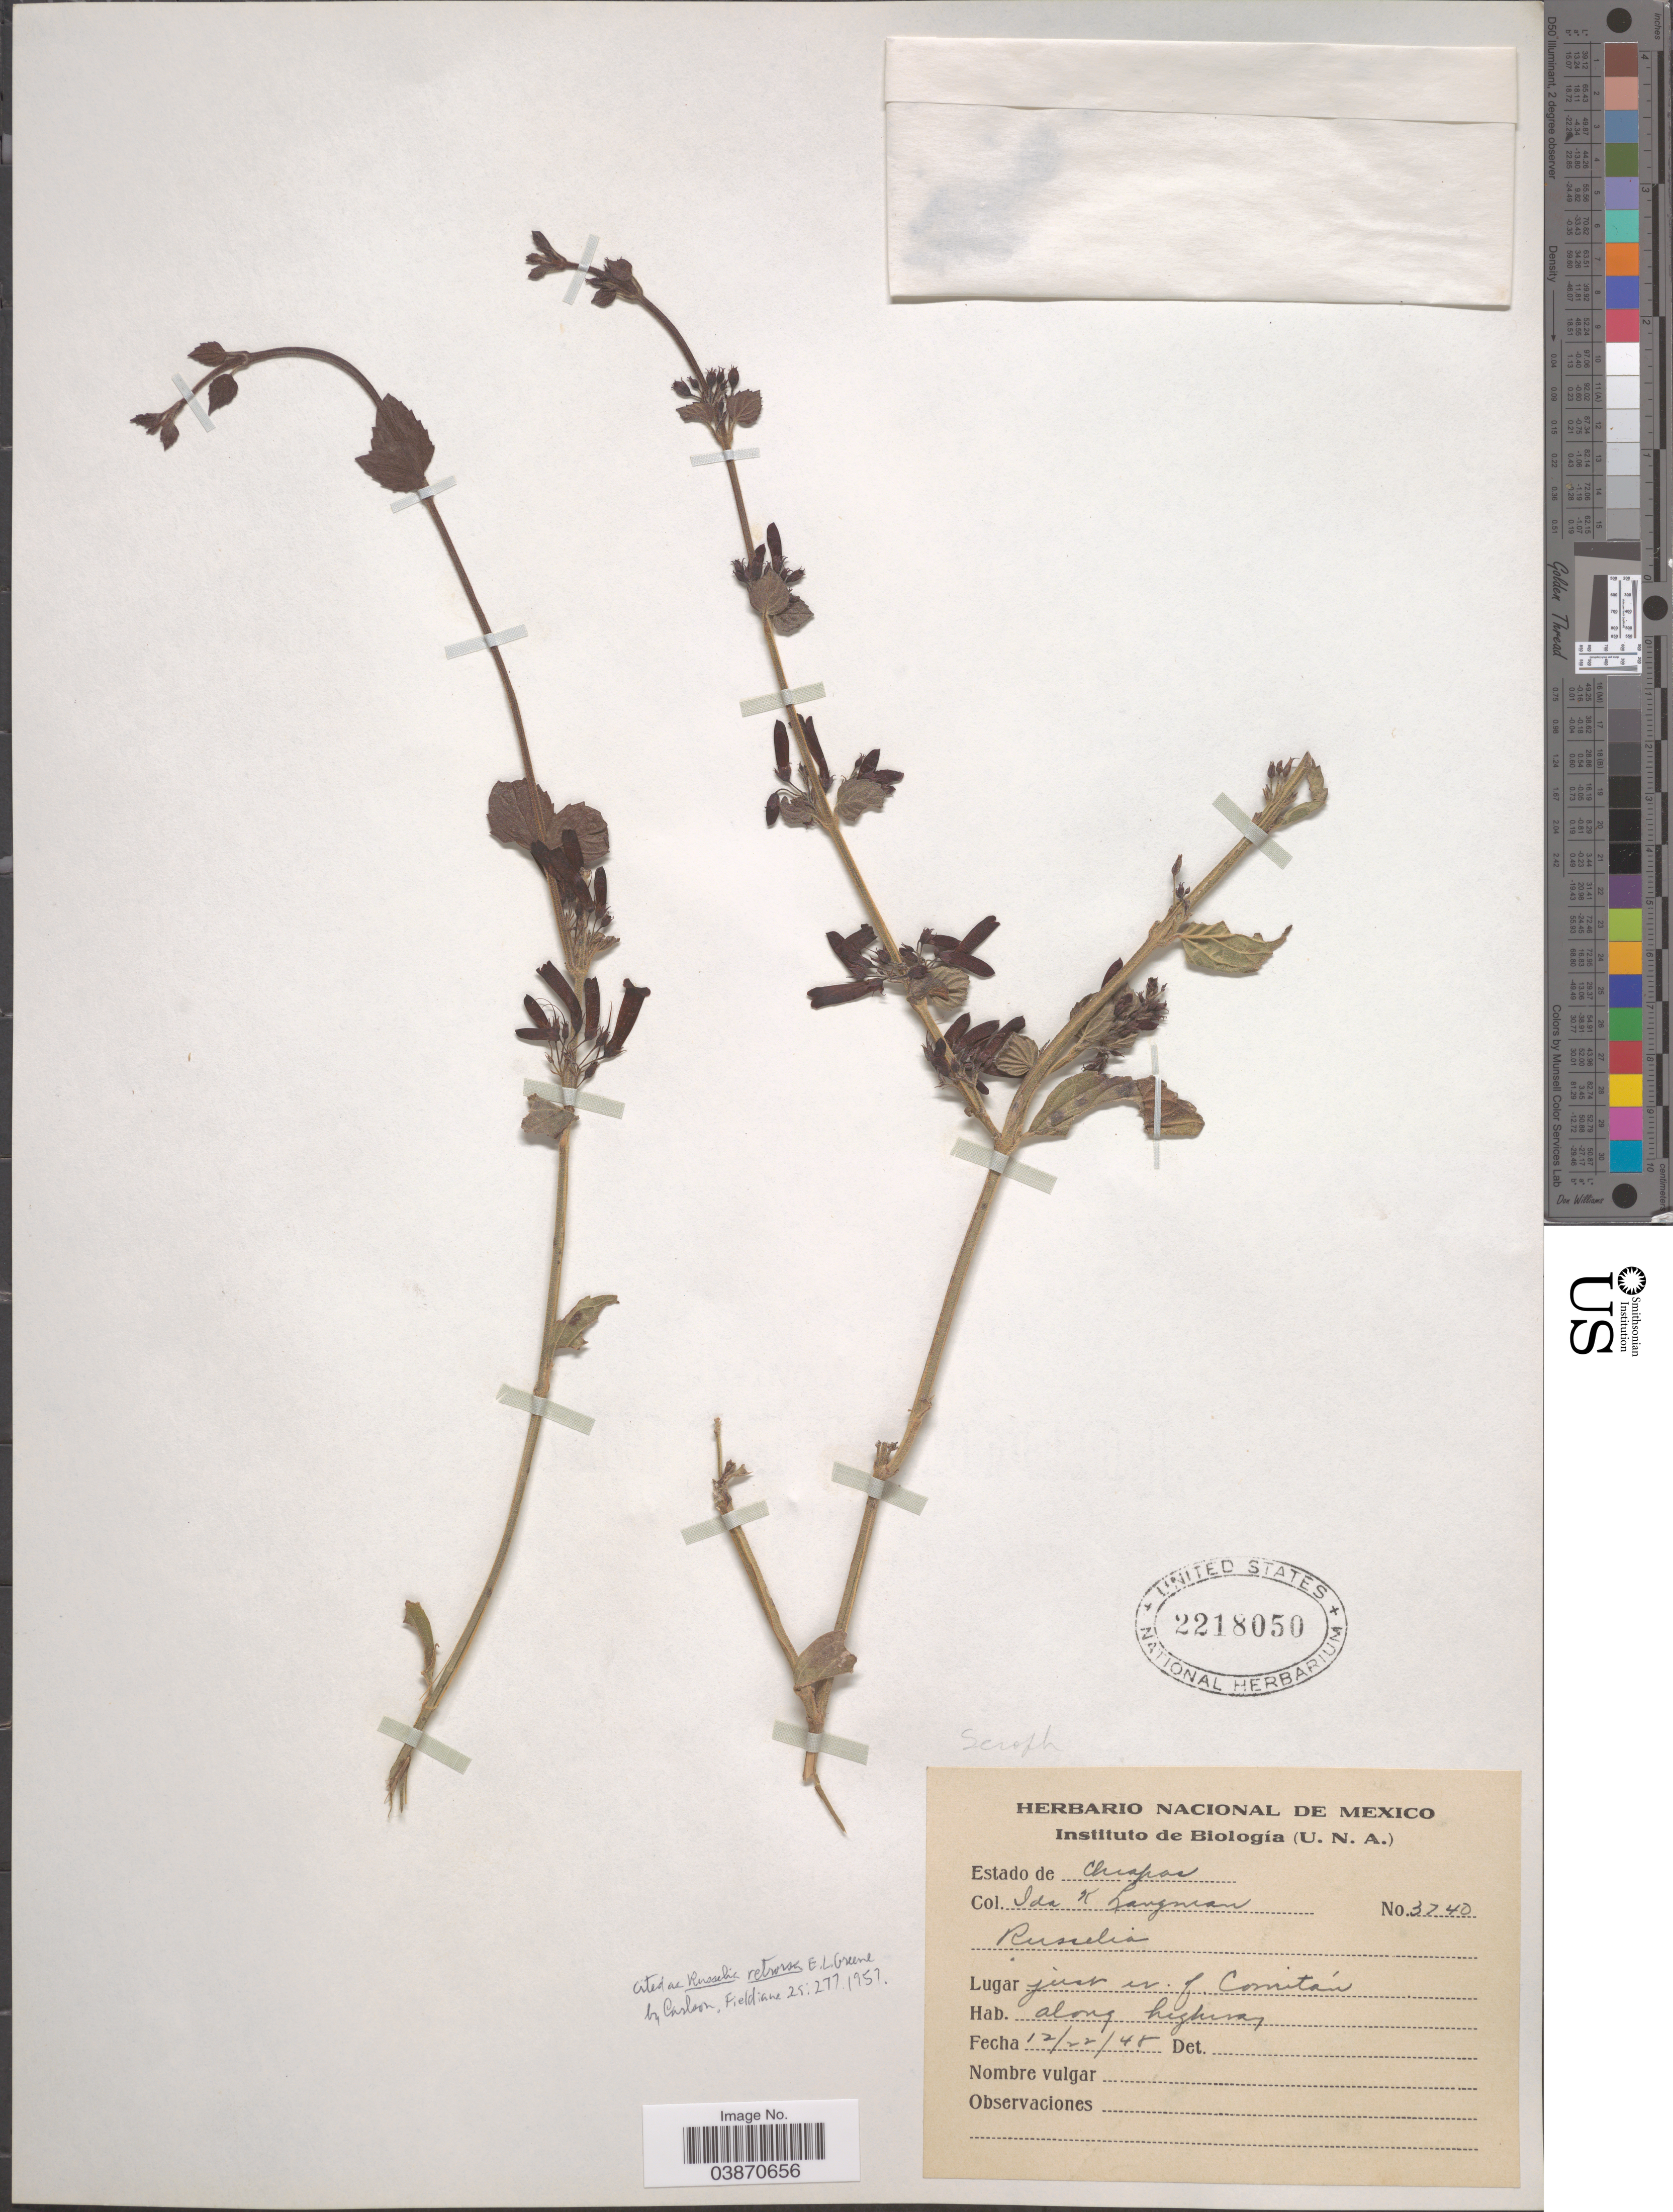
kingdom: Plantae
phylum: Tracheophyta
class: Magnoliopsida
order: Lamiales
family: Plantaginaceae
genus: Russelia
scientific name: Russelia retrorsa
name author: Greene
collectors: I. K. Langman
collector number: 3740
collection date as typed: Transcribed d/m/y: 22/12/48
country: Mexico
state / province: Chiapas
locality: Just w. of comitán. Along highway.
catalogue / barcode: US 2218050